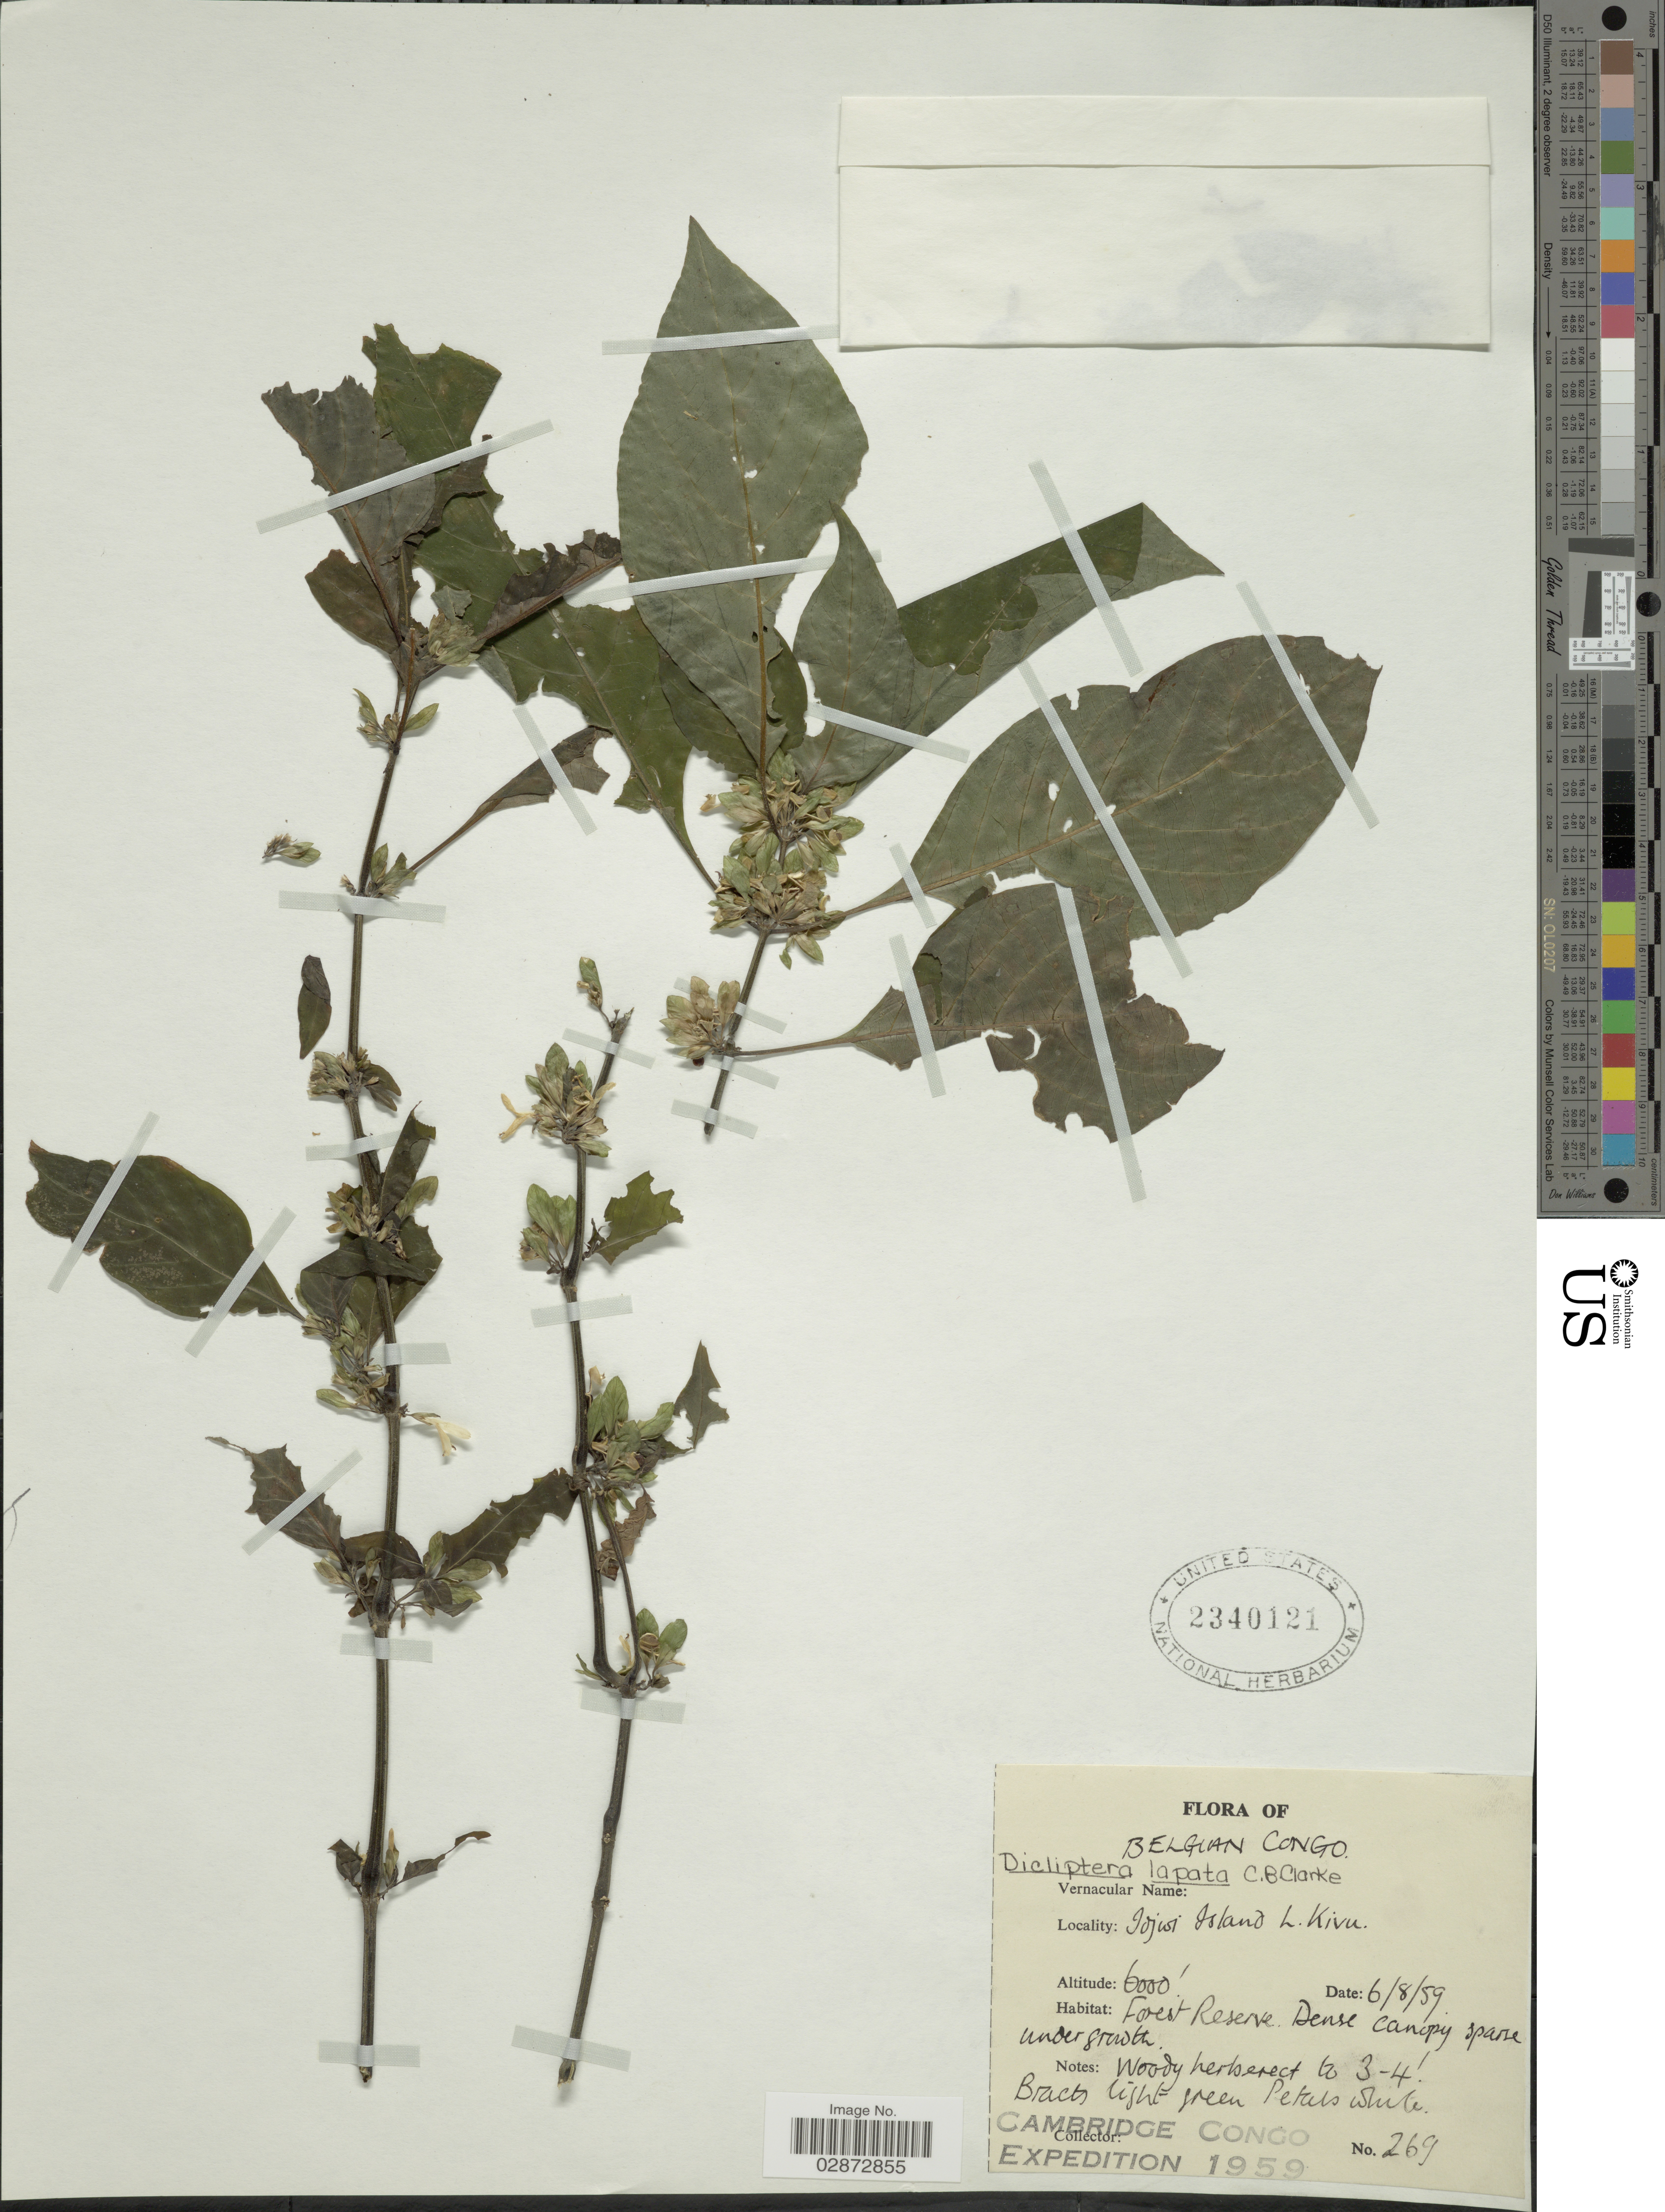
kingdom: Plantae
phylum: Tracheophyta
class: Magnoliopsida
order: Lamiales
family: Acanthaceae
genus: Dicliptera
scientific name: Dicliptera laxata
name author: C.B. Clarke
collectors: Cambridge Congo Expedition 1959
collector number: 269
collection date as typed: Transcribed d/m/y: 6/8/59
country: Congo, Democratic Republic of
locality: Belgian Congo, Idjwi Island L. Kivu.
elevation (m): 1829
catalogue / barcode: US 2340121